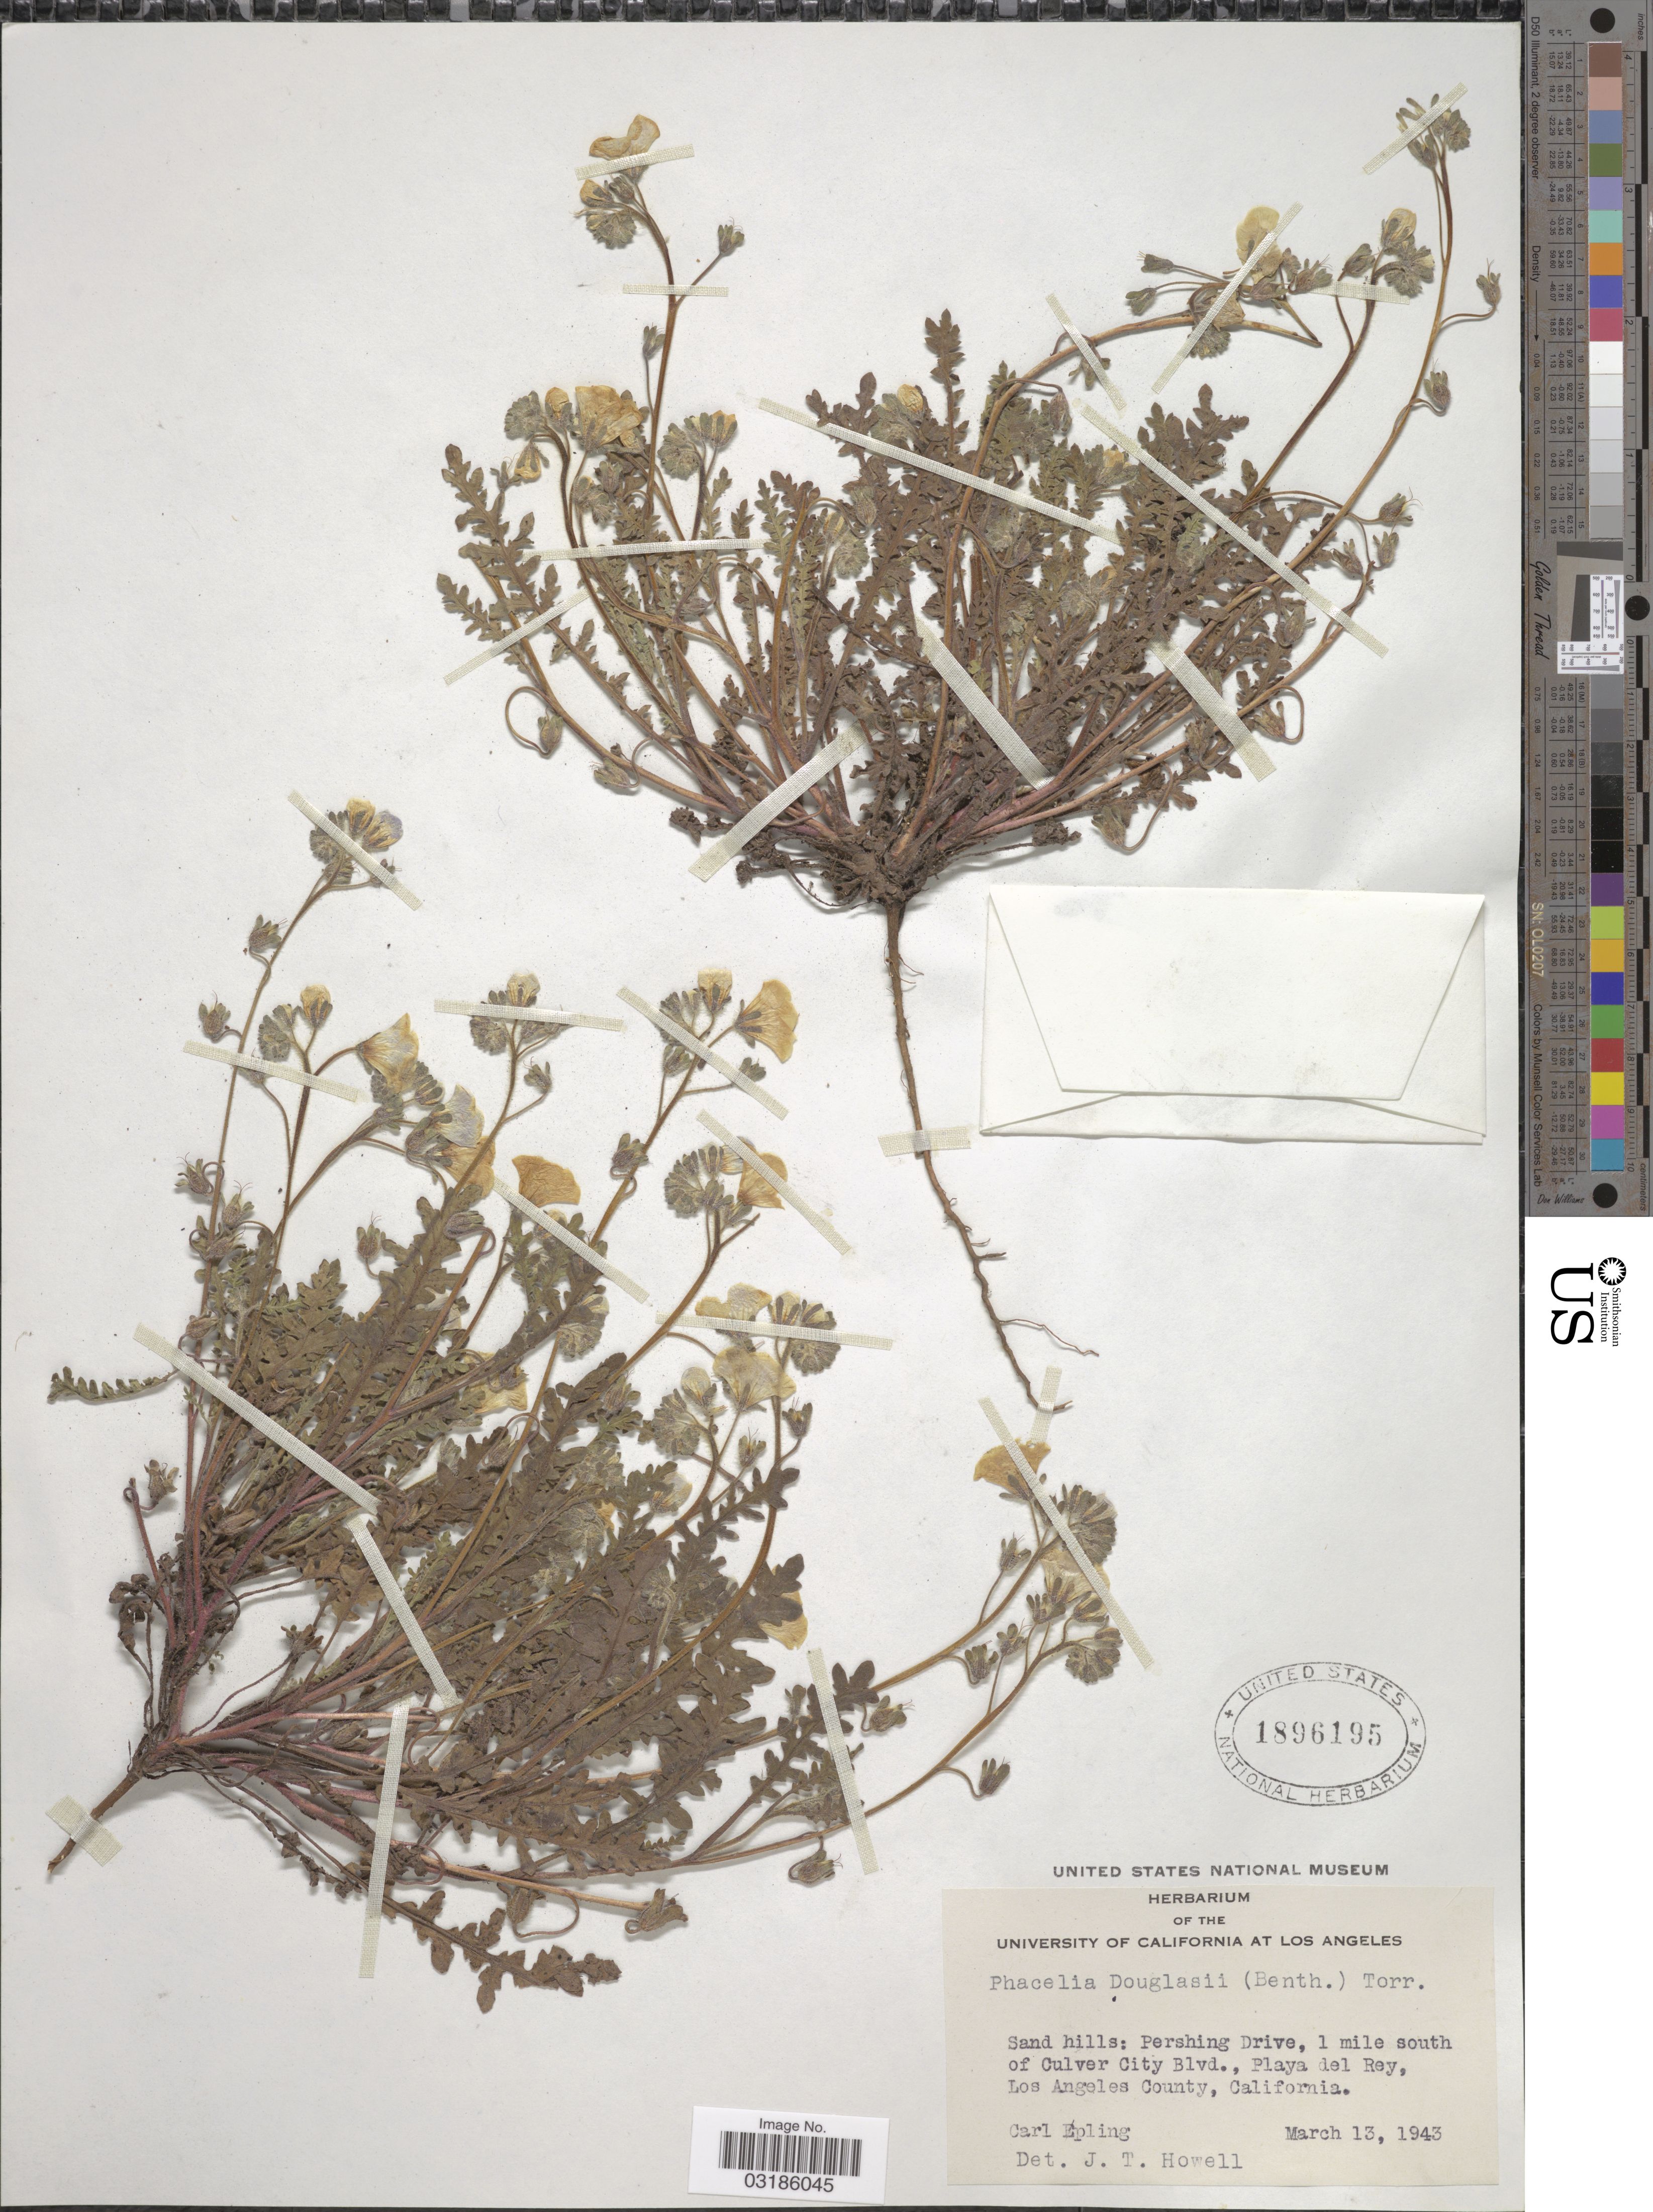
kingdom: Plantae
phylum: Tracheophyta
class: Magnoliopsida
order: Boraginales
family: Hydrophyllaceae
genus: Phacelia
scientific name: Phacelia douglasii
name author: (Benth.) Torr.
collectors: C. C. Epling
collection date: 1943-03-13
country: United States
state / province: California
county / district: Los Angeles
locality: Sand hills: Pershing Drive, 1 mile south of Culver City Blvd., Playa del Rey, Los Angeles County.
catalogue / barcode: US 1896195